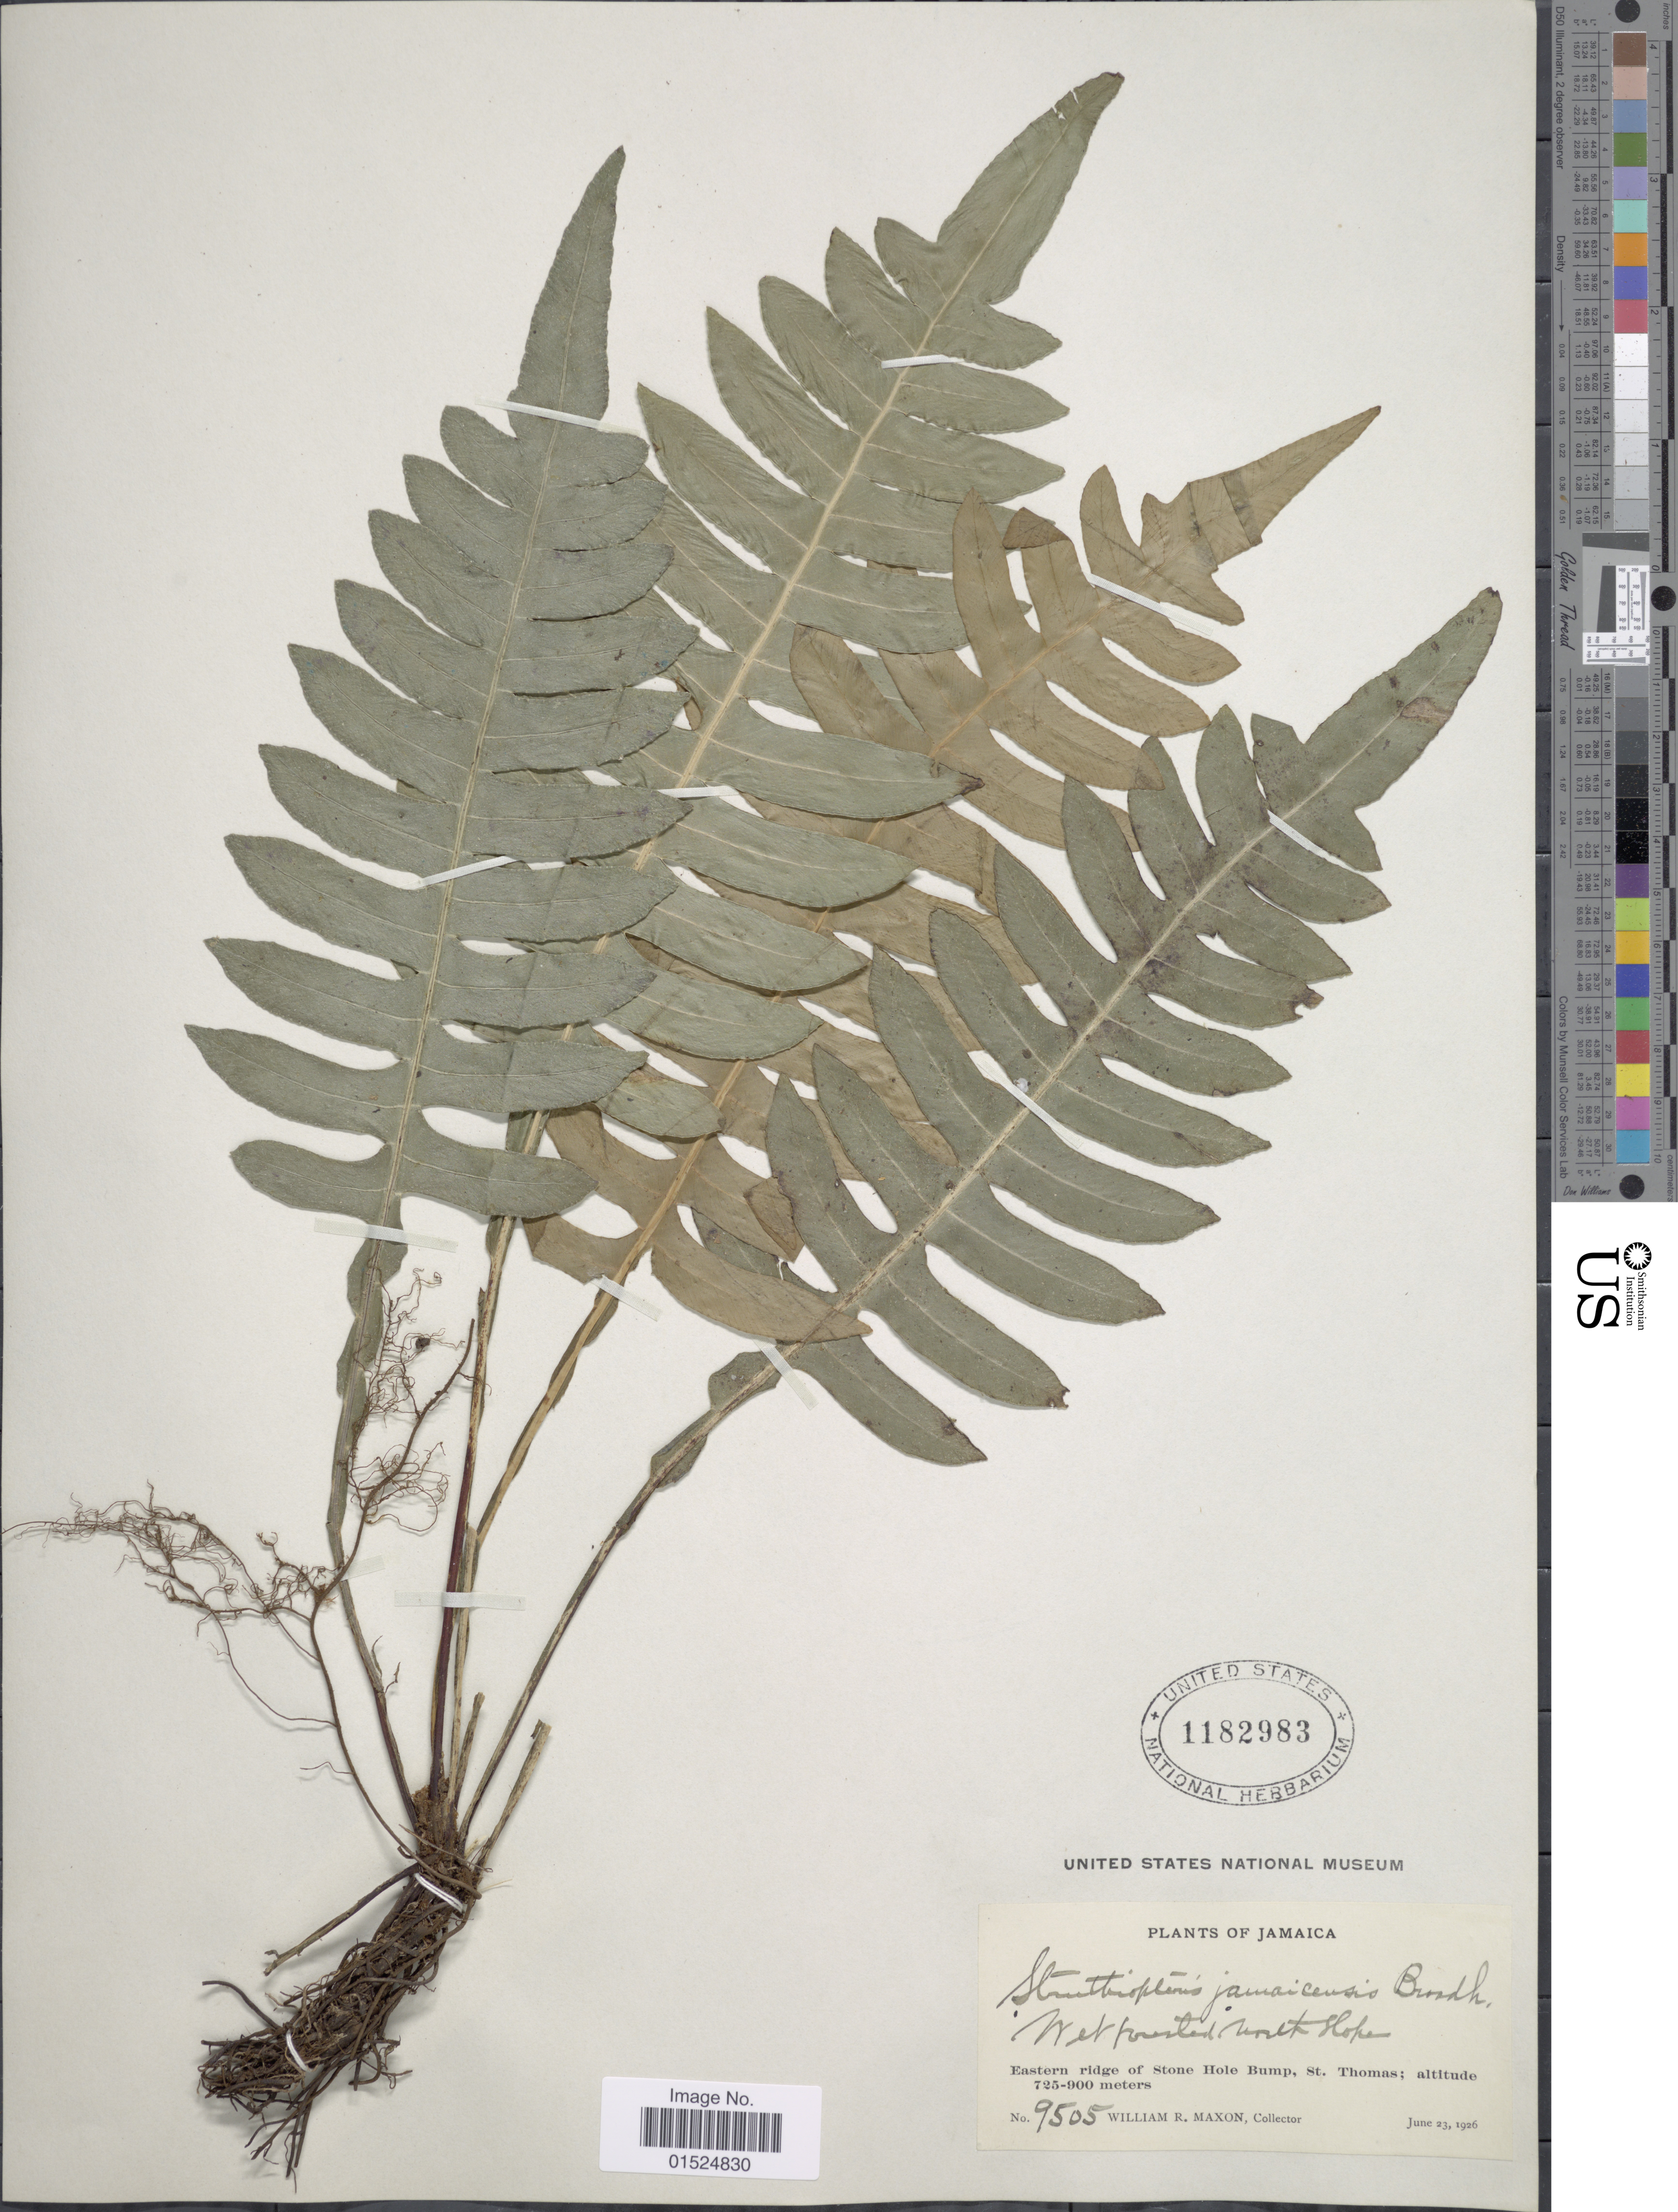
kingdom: Plantae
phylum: Tracheophyta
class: Polypodiopsida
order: Polypodiales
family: Blechnaceae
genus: Blechnum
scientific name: Blechnum jamaicense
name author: (Broadh.) C. Chr.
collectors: W. R. Maxon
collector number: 9505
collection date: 1926-06-23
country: Jamaica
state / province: Saint Thomas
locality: Eastern ridge of Stone Hole Bump, St. Thomas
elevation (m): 725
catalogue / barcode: US 1182983